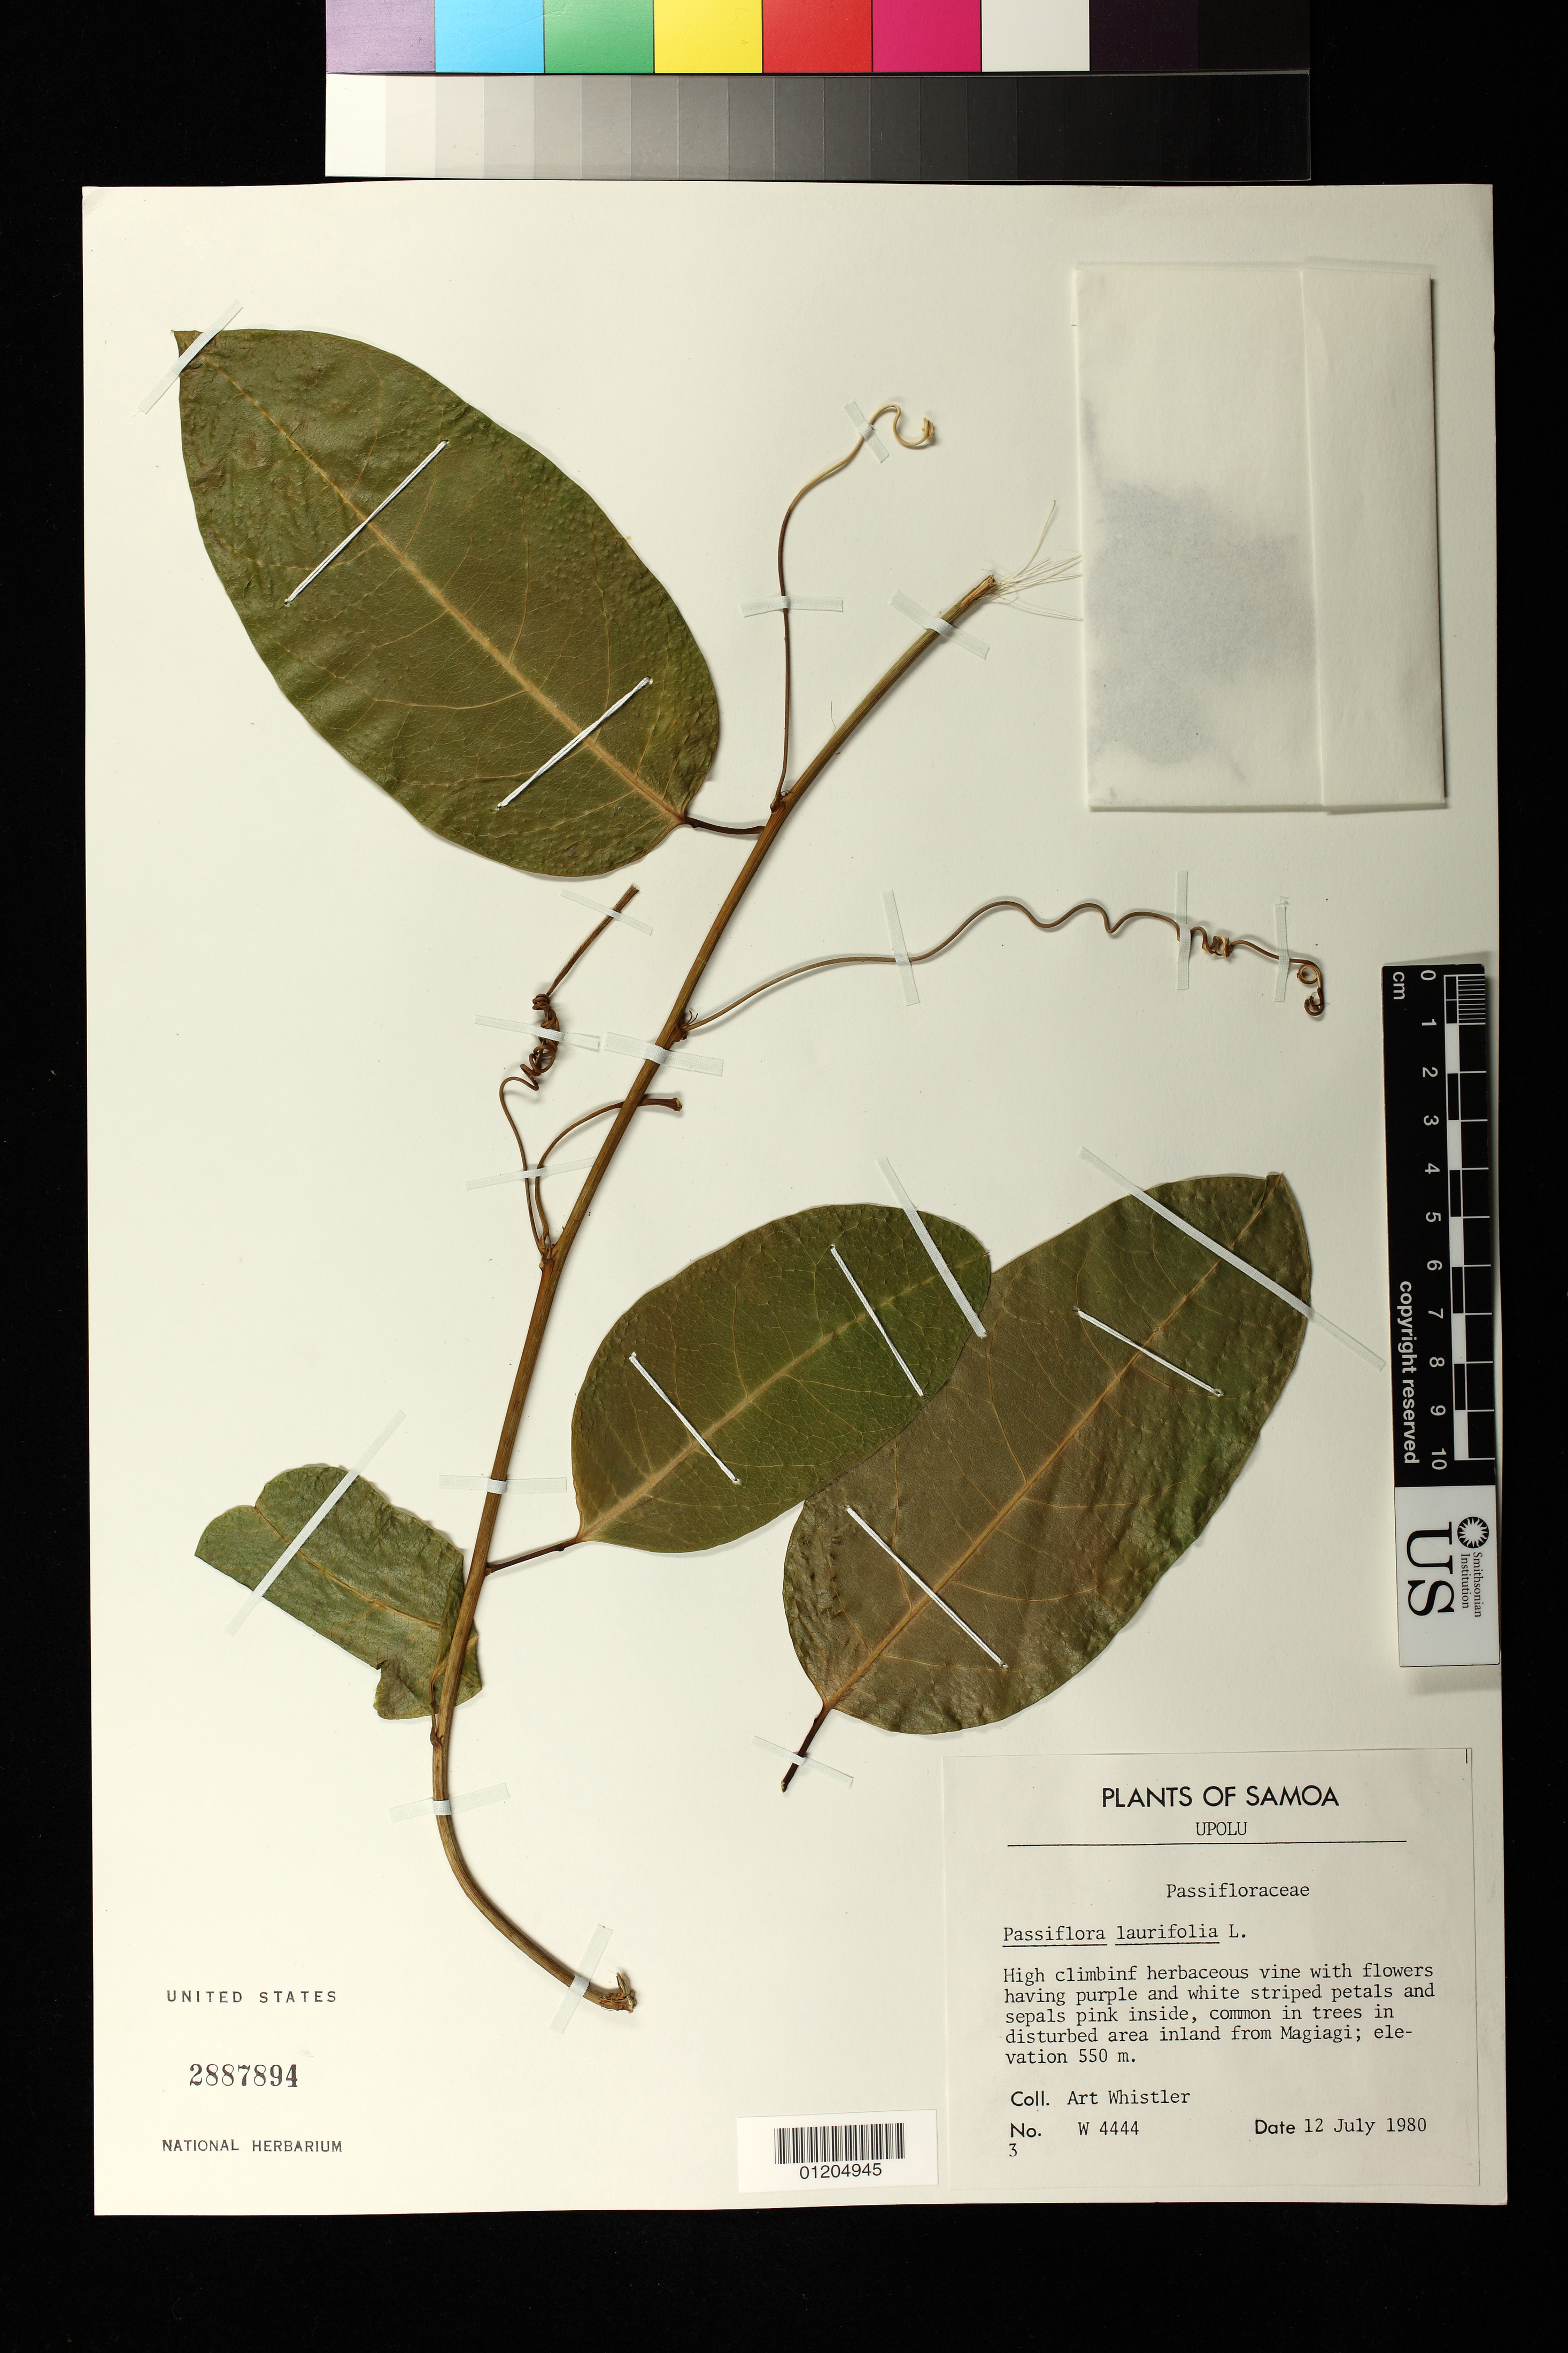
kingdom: Plantae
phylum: Tracheophyta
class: Magnoliopsida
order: Malpighiales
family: Passifloraceae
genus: Passiflora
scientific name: Passiflora laurifolia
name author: L.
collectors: A. Whistler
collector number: W 4444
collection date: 1980-07-12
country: Samoa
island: Upolu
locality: Upolu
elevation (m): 550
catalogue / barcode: US 2887894